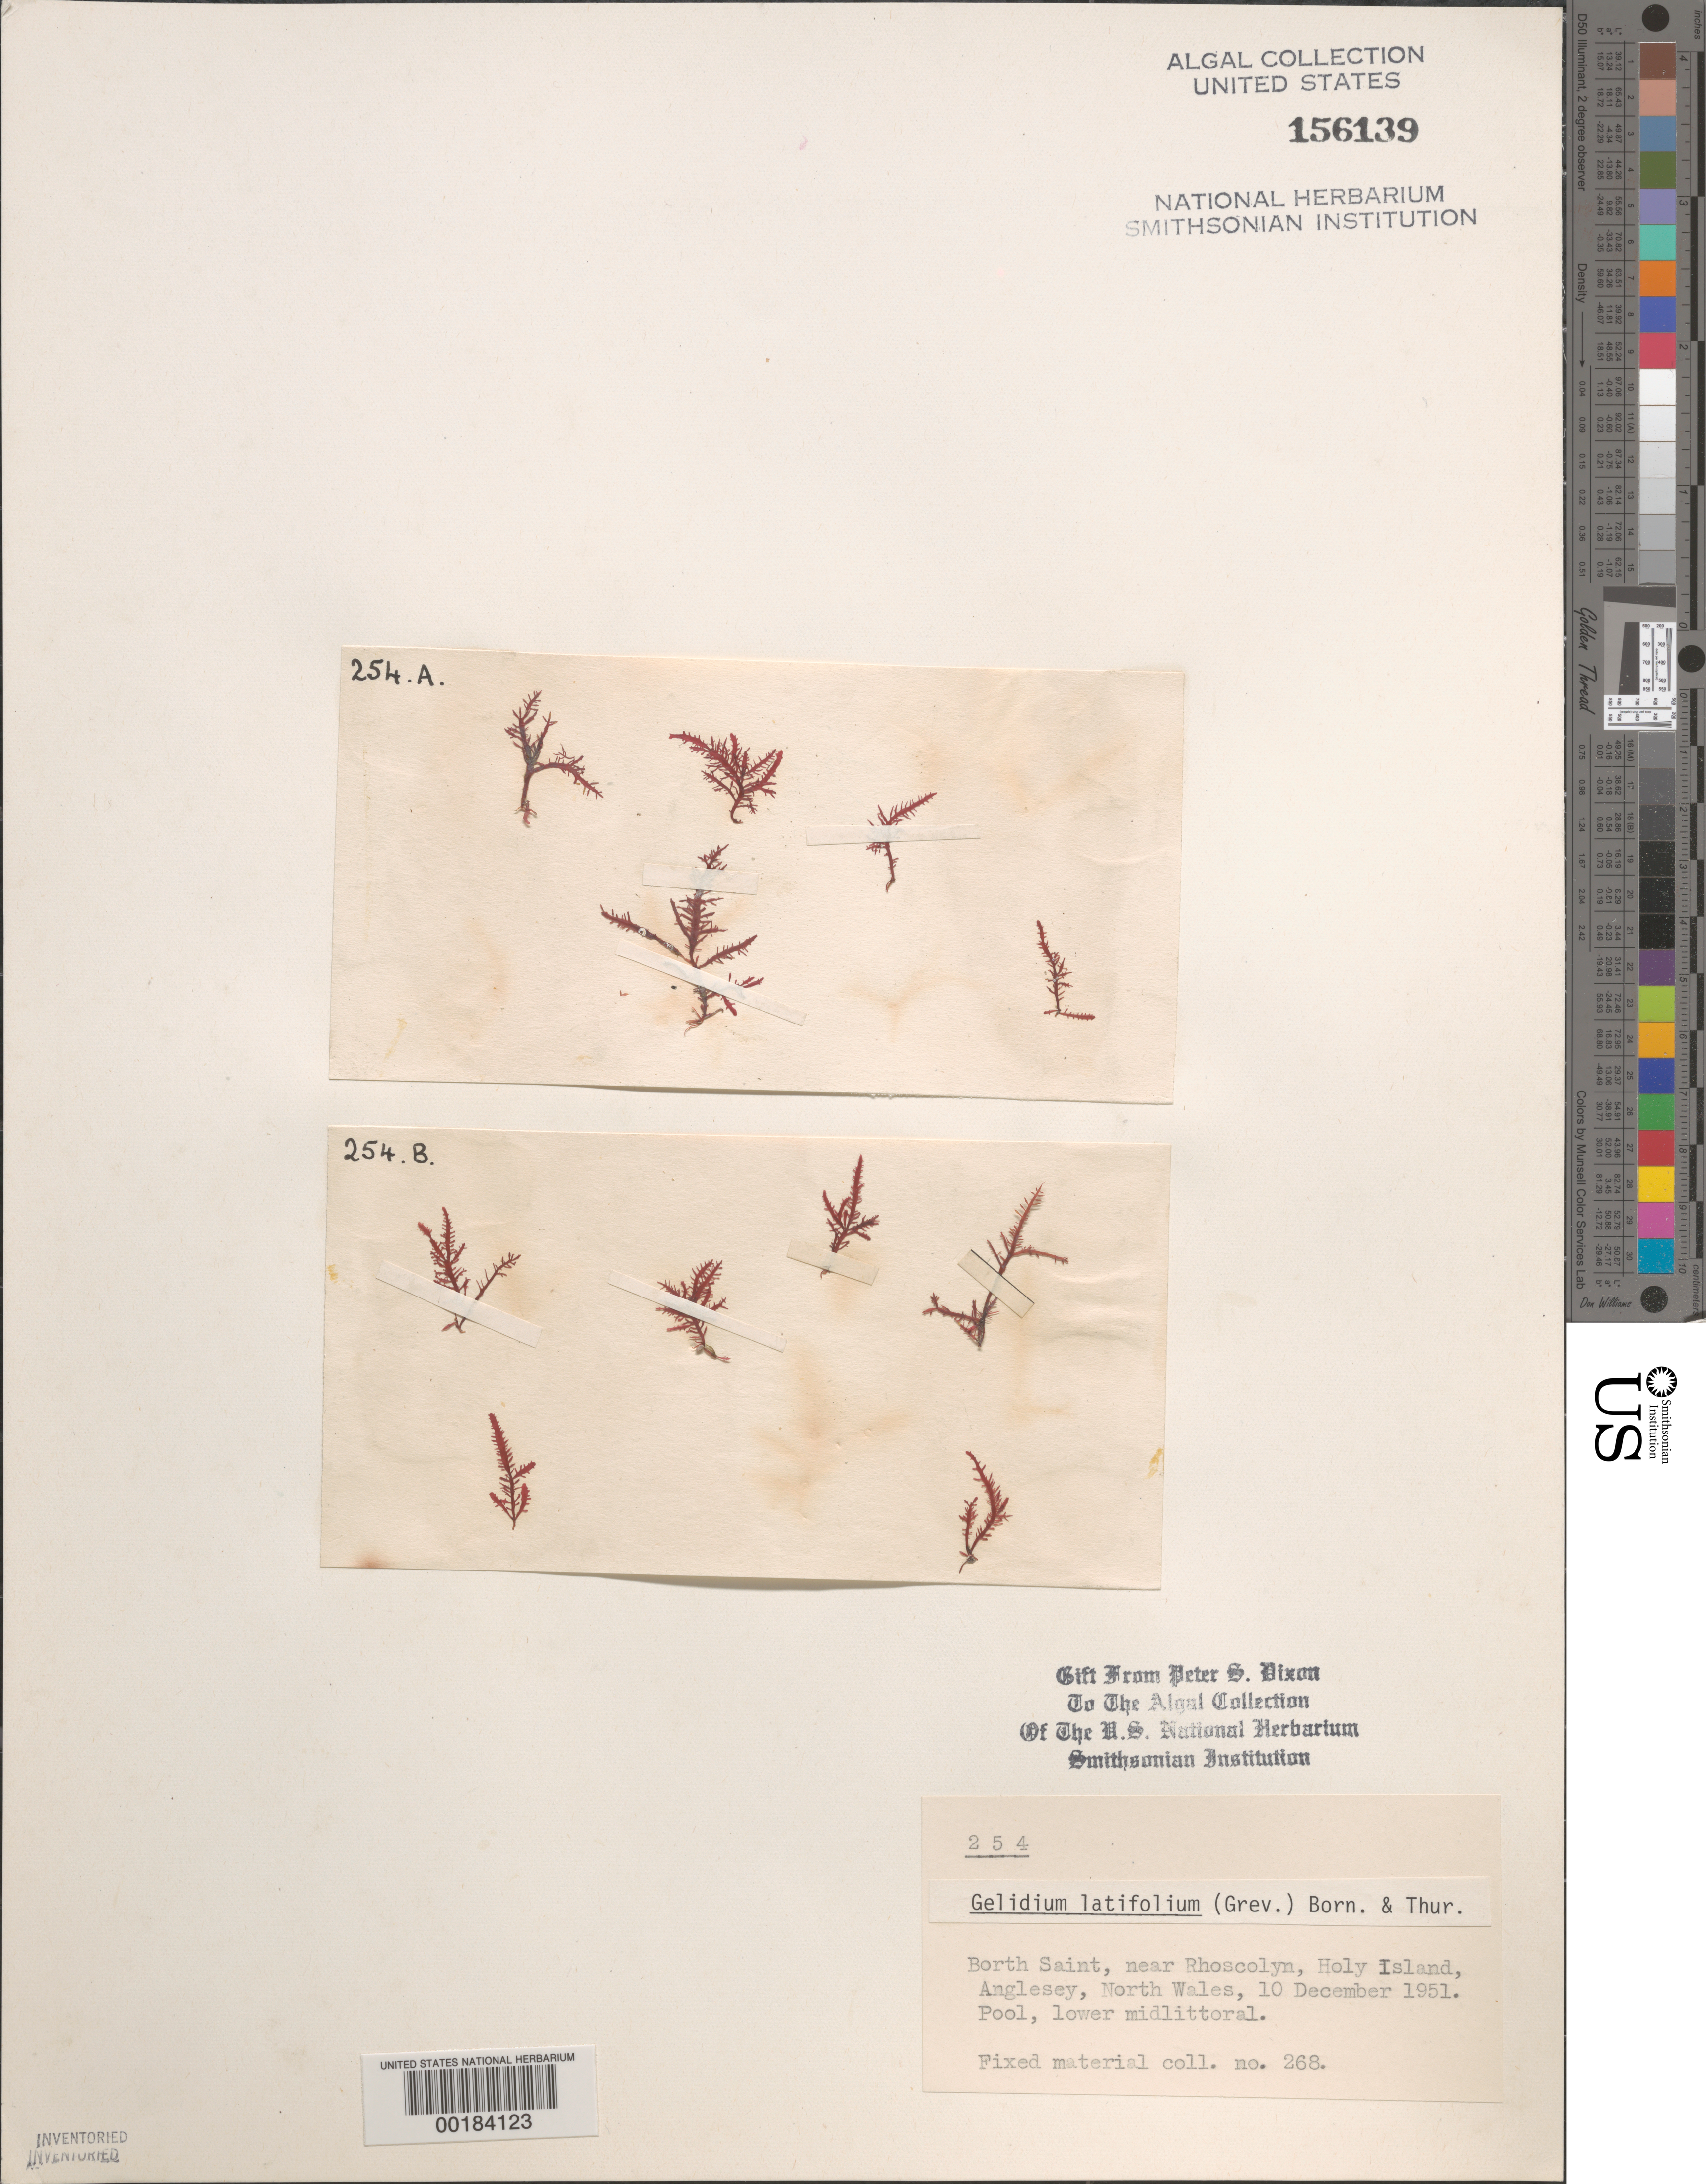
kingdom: Plantae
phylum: Rhodophyta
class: Florideophyceae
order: Gelidiales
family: Gelidiaceae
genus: Gelidium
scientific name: Gelidium spinosum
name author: (S.G. Gmel.) P.C. Silva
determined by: Algae name updating Project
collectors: P. S. Dixon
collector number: PSD 254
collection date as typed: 10 Dec 1951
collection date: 1951-12-10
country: United Kingdom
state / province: Wales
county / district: Gwynedd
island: Anglesey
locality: Borth Saint, Holy Island, near Rhoscolyn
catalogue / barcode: US 156139